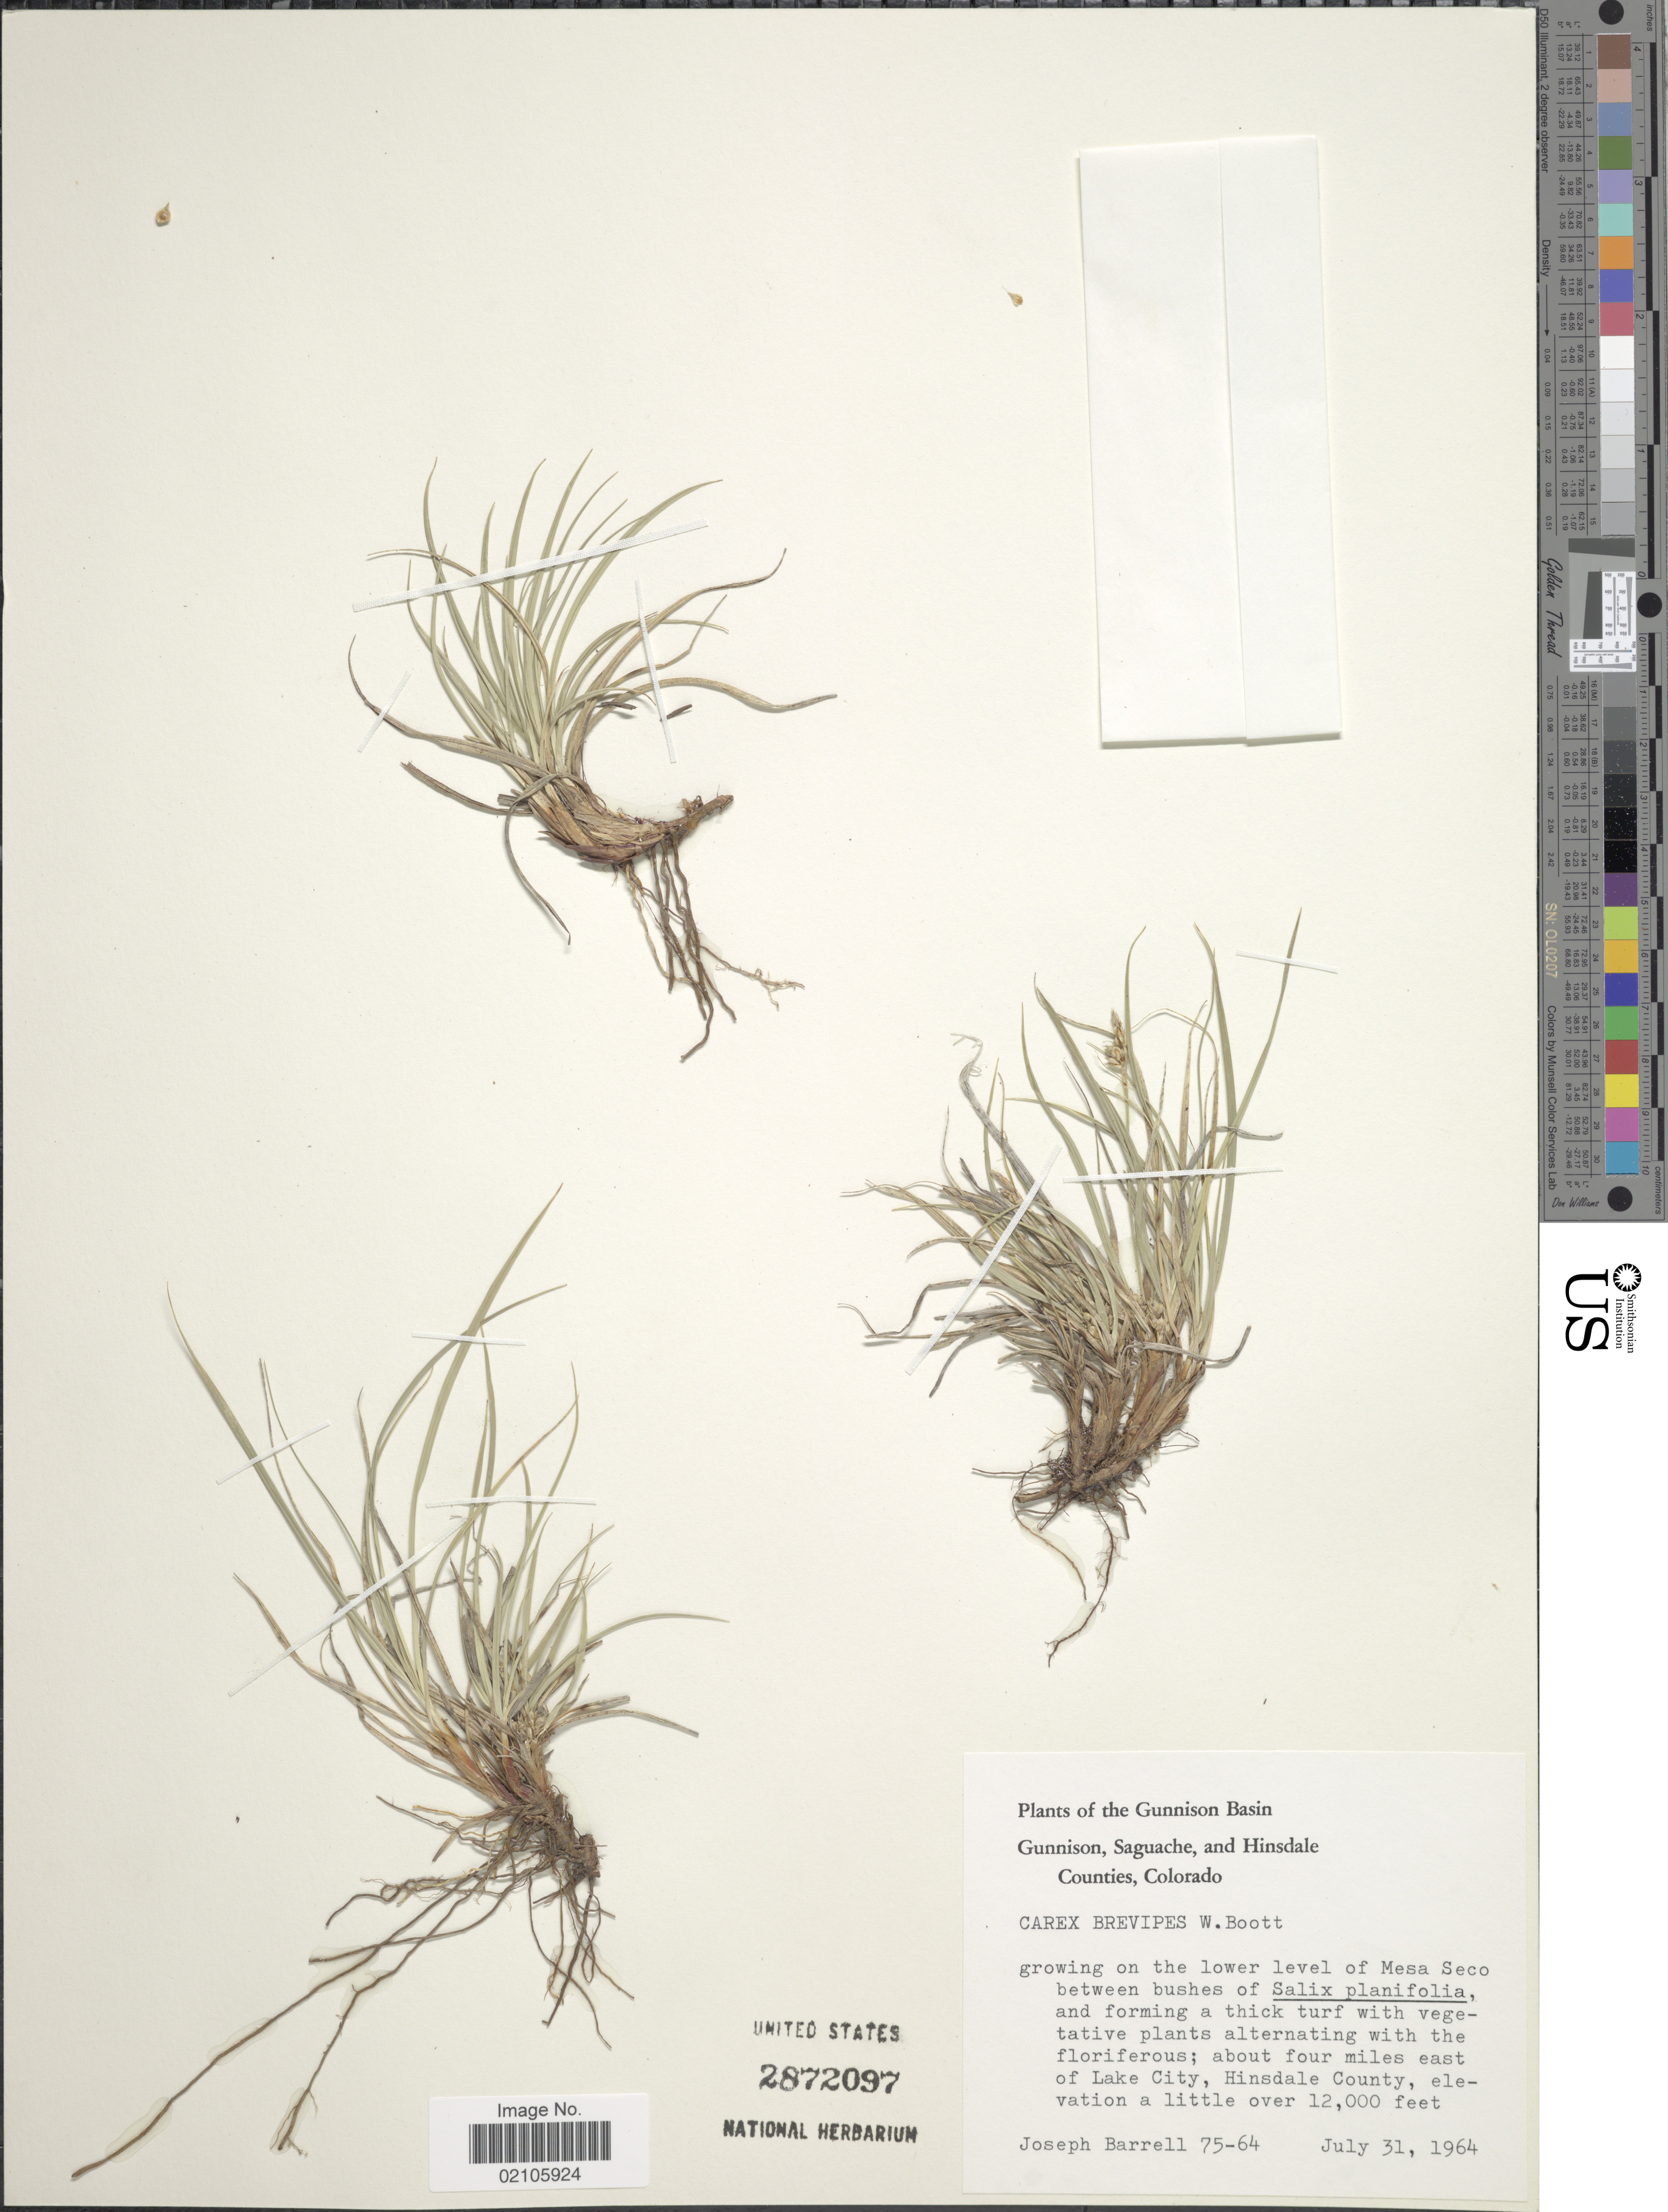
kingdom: Plantae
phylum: Tracheophyta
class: Liliopsida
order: Poales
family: Cyperaceae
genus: Carex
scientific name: Carex rossii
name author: Boott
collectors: J. Barrell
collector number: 75-64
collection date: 1964-07-31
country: United States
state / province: Colorado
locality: Gunnison Basin, Saguache, and Hinsdale Counties. About four miles east of Lake City, Hinsdale County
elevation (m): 3658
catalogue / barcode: US 2872097